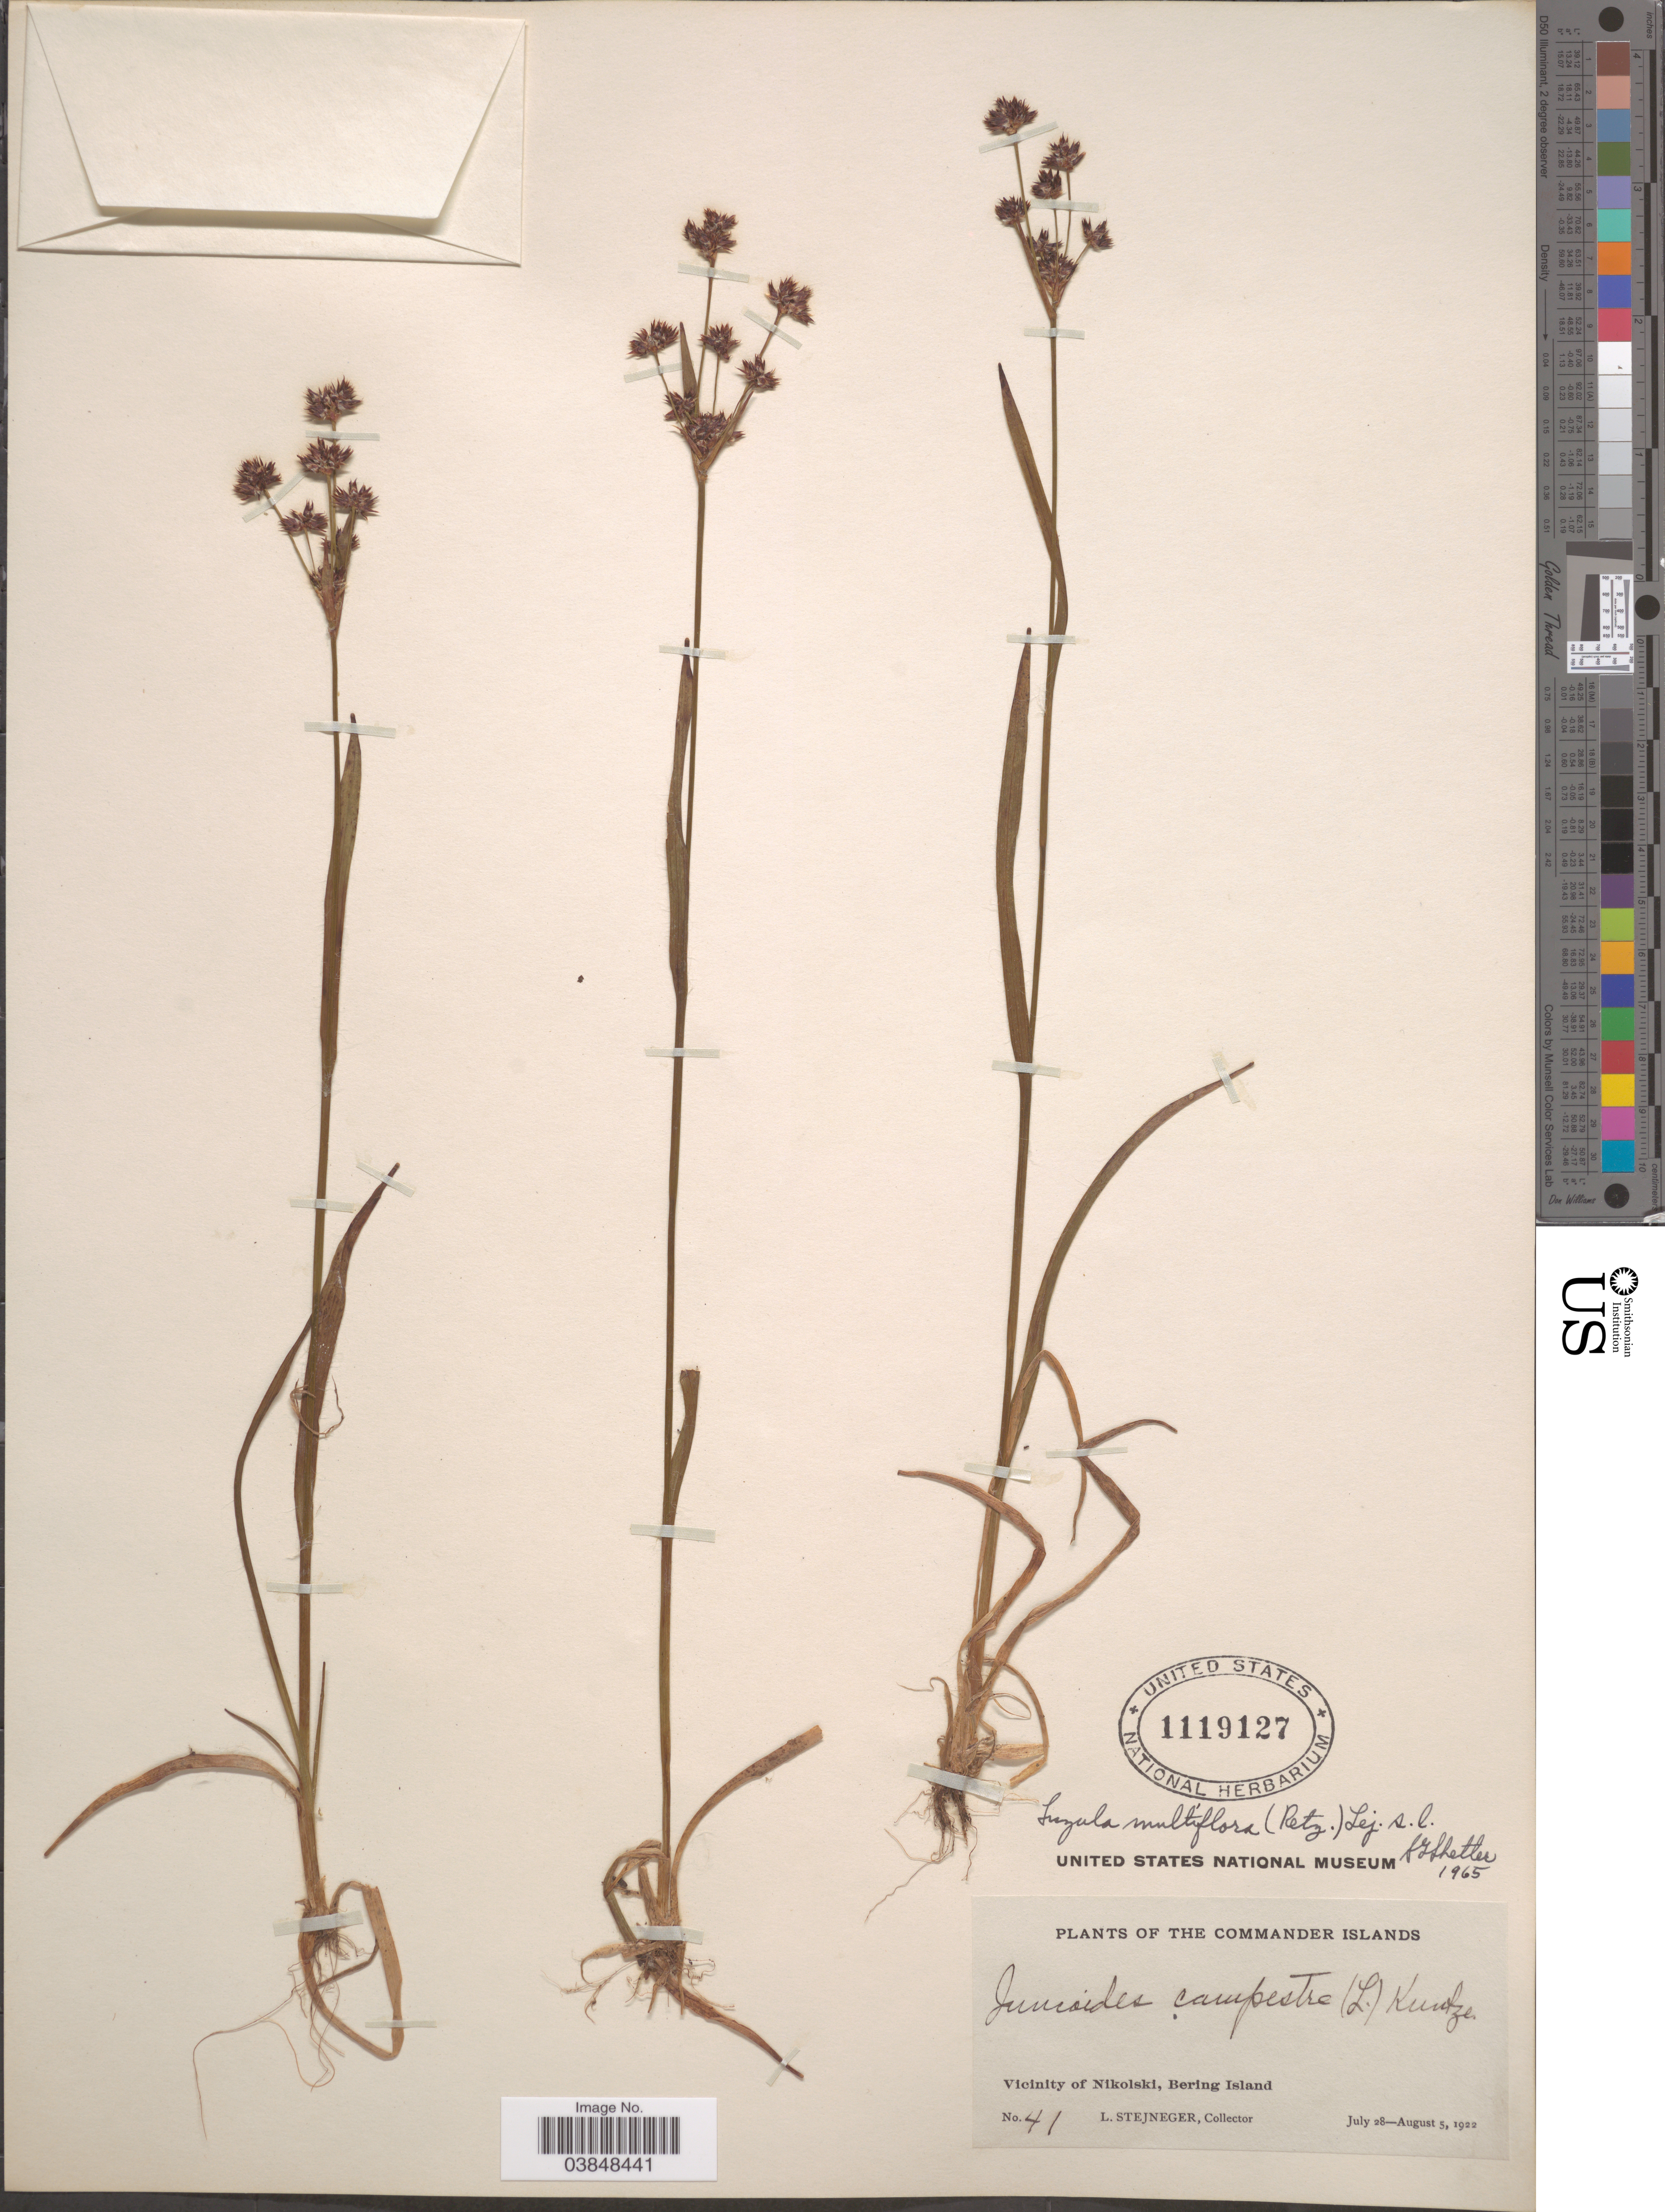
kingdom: Plantae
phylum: Tracheophyta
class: Liliopsida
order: Poales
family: Juncaceae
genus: Luzula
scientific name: Luzula multiflora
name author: (Ehrh.) Lej.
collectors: L. Stejneger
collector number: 41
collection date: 1922-07-28/1922-08-05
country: Russian Federation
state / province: Kamchatka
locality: The Commander Islands. Vicinity of Nikolski, Bering Island.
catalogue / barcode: US 1119127